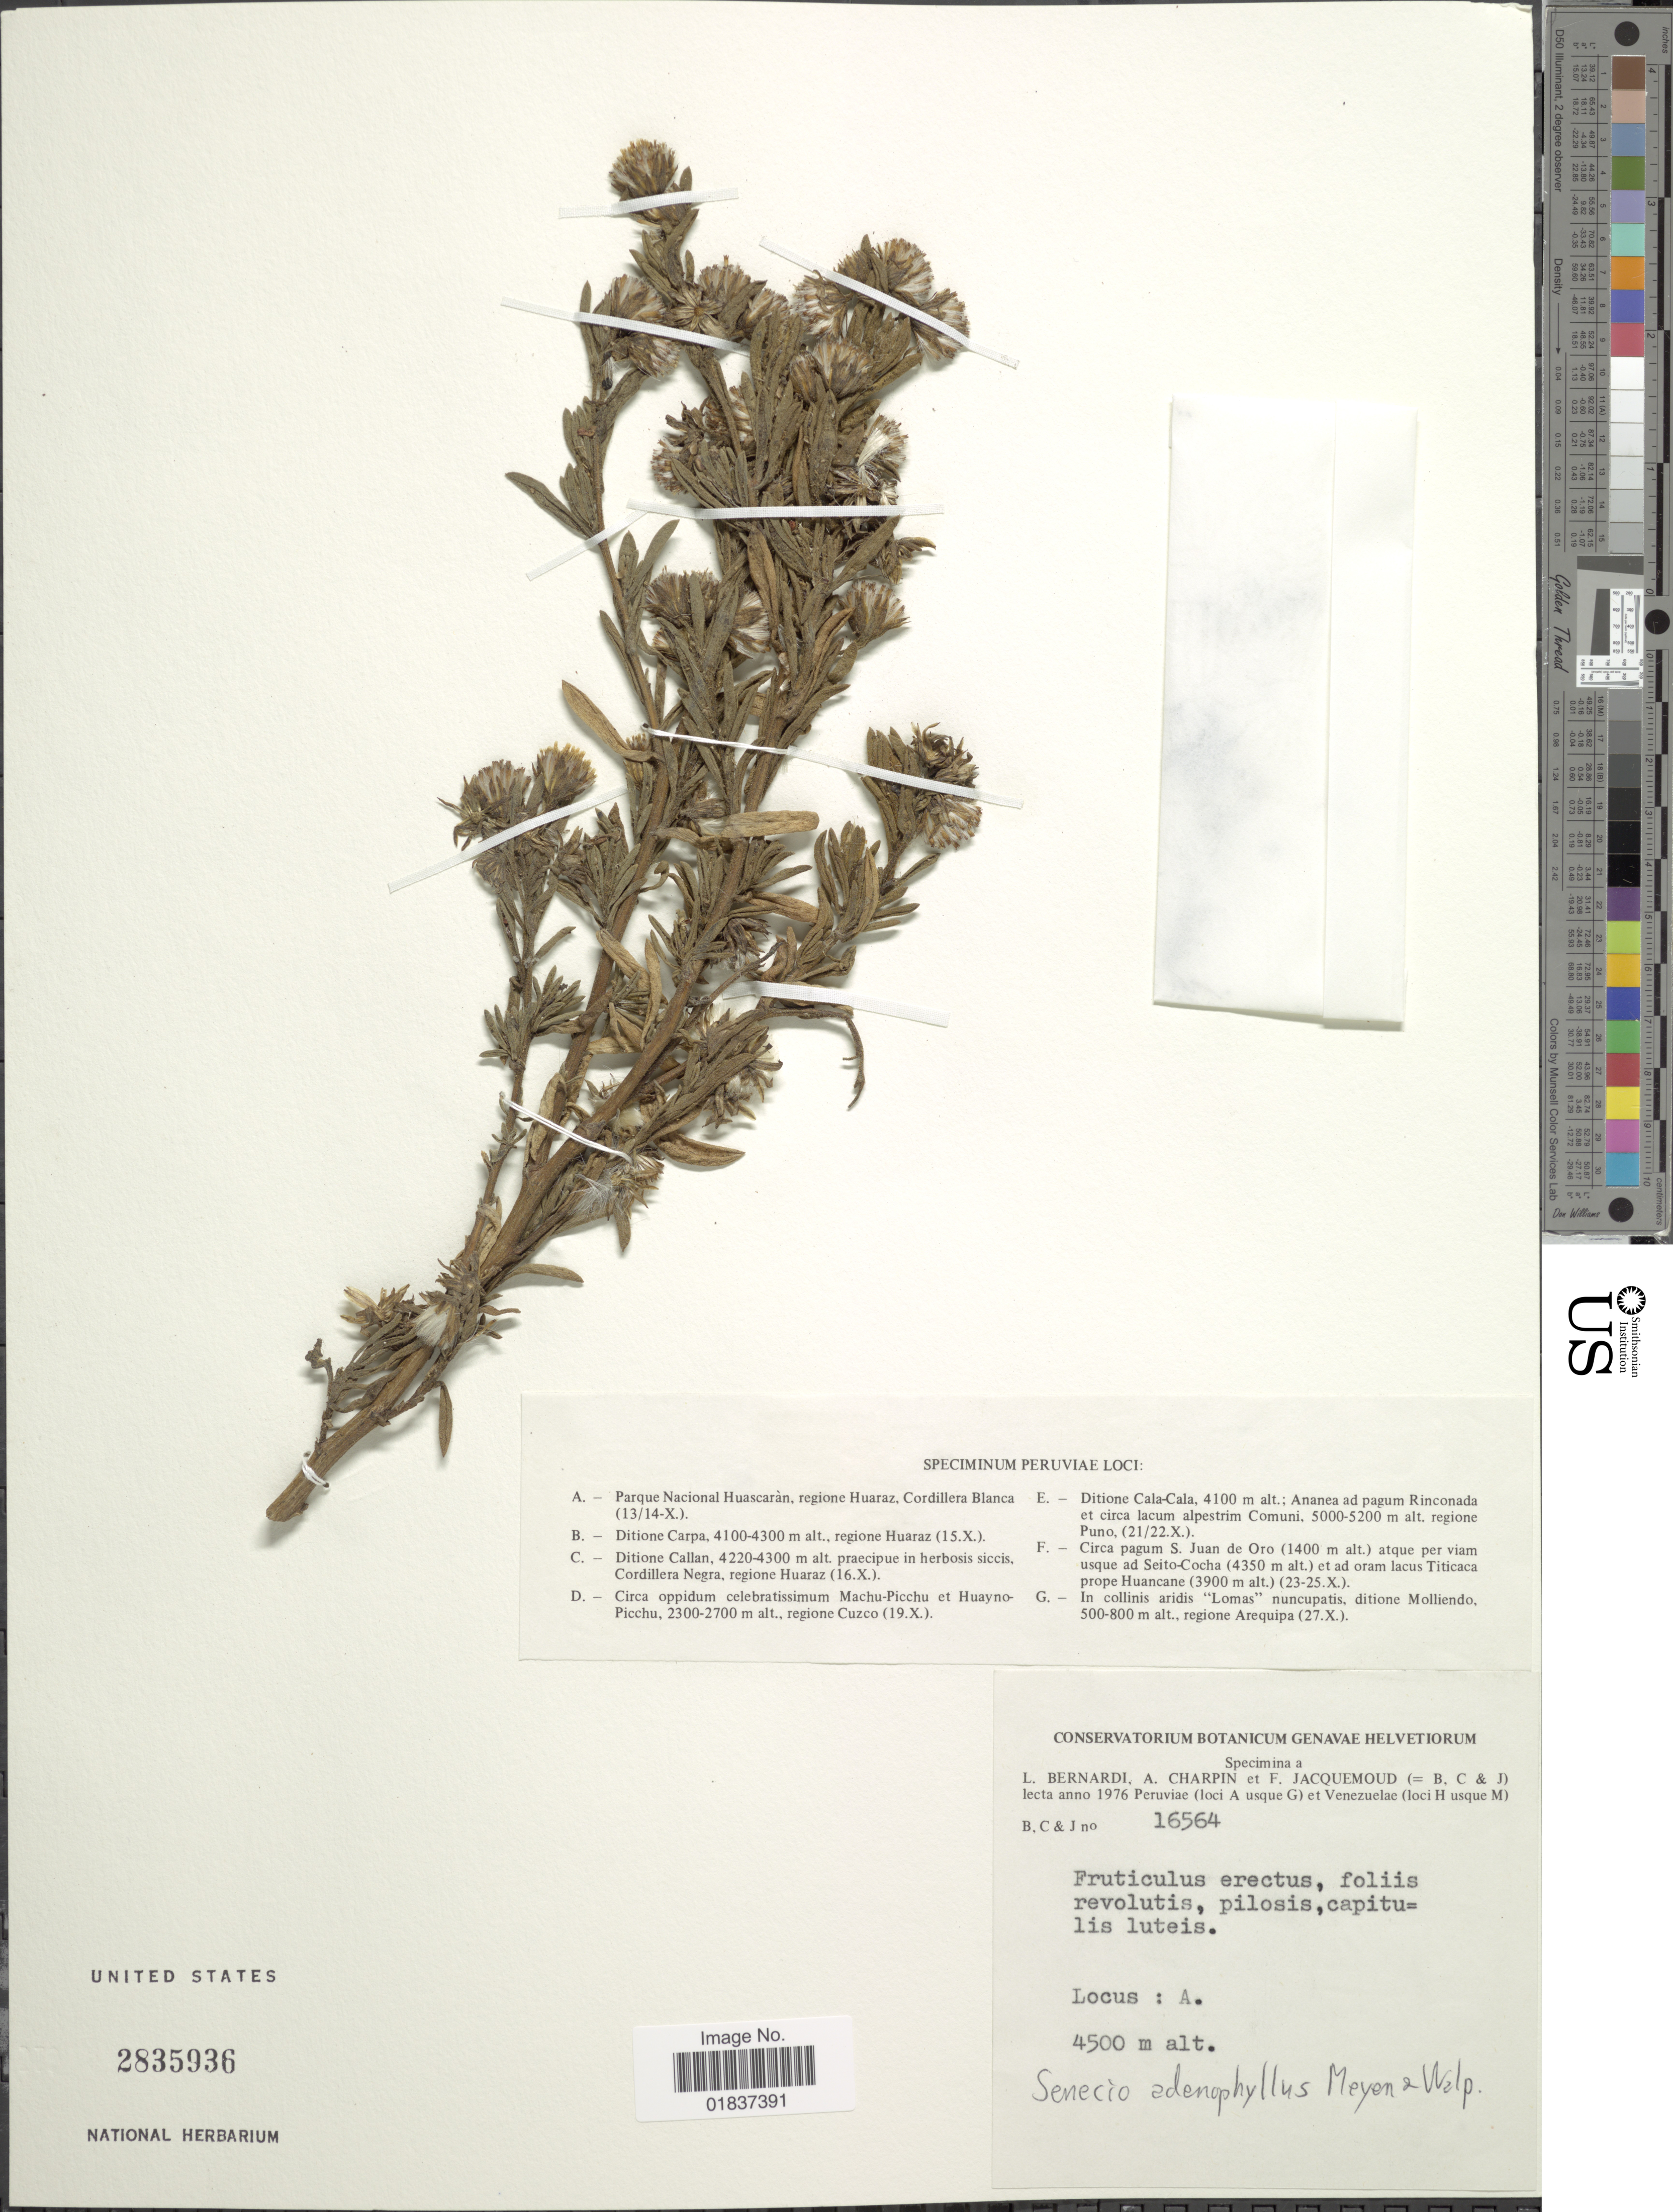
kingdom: Plantae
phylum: Tracheophyta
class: Magnoliopsida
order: Asterales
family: Asteraceae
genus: Senecio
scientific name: Senecio adenophyllus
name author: Meyen & Walp.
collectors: L. Bernardi, A. Charpin & F. Jacquemoud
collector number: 16564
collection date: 1976-10-13/1976-10-14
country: Peru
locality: Parque Nacional Huascaran, regione Huaraz, Cordillera Blanca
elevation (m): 4500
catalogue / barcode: US 2835936